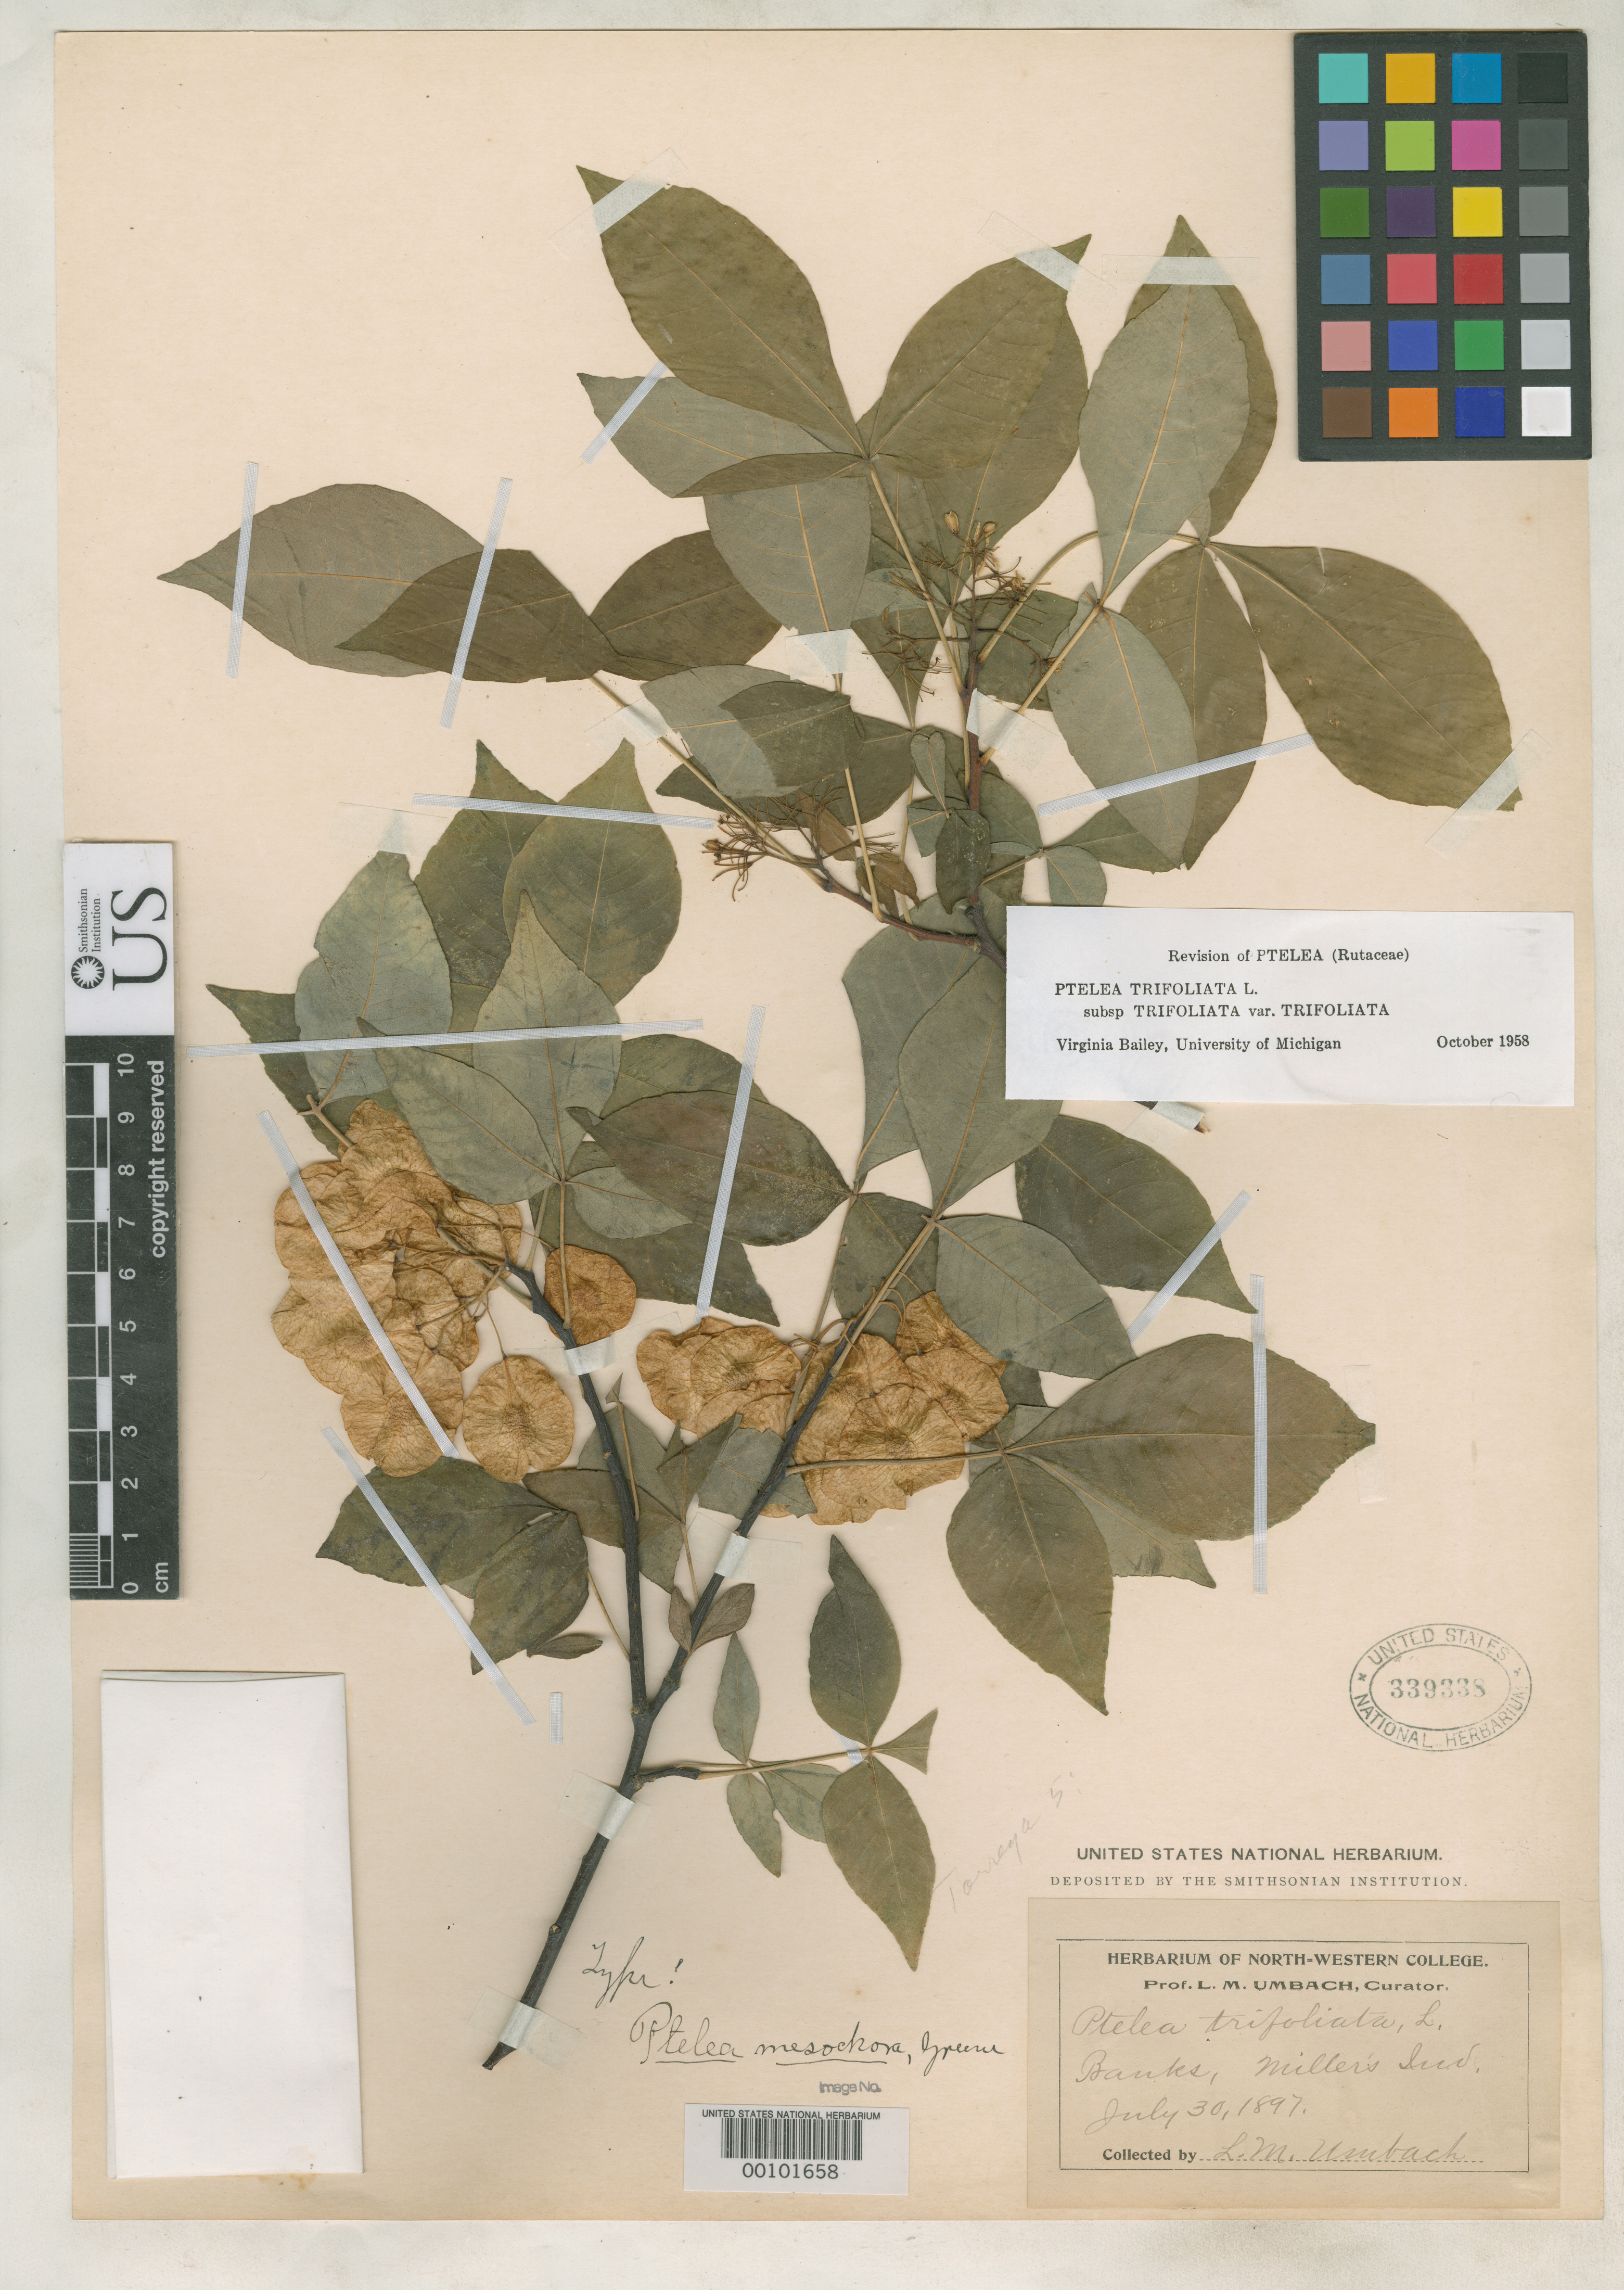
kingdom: Plantae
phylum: Tracheophyta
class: Magnoliopsida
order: Sapindales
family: Rutaceae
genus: Ptelea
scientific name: Ptelea mesochora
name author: Greene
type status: Isosyntype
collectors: L. M. Umbach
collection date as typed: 30 Jul 1897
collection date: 1897-07-30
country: United States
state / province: Indiana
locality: Miller's.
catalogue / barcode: US 339338